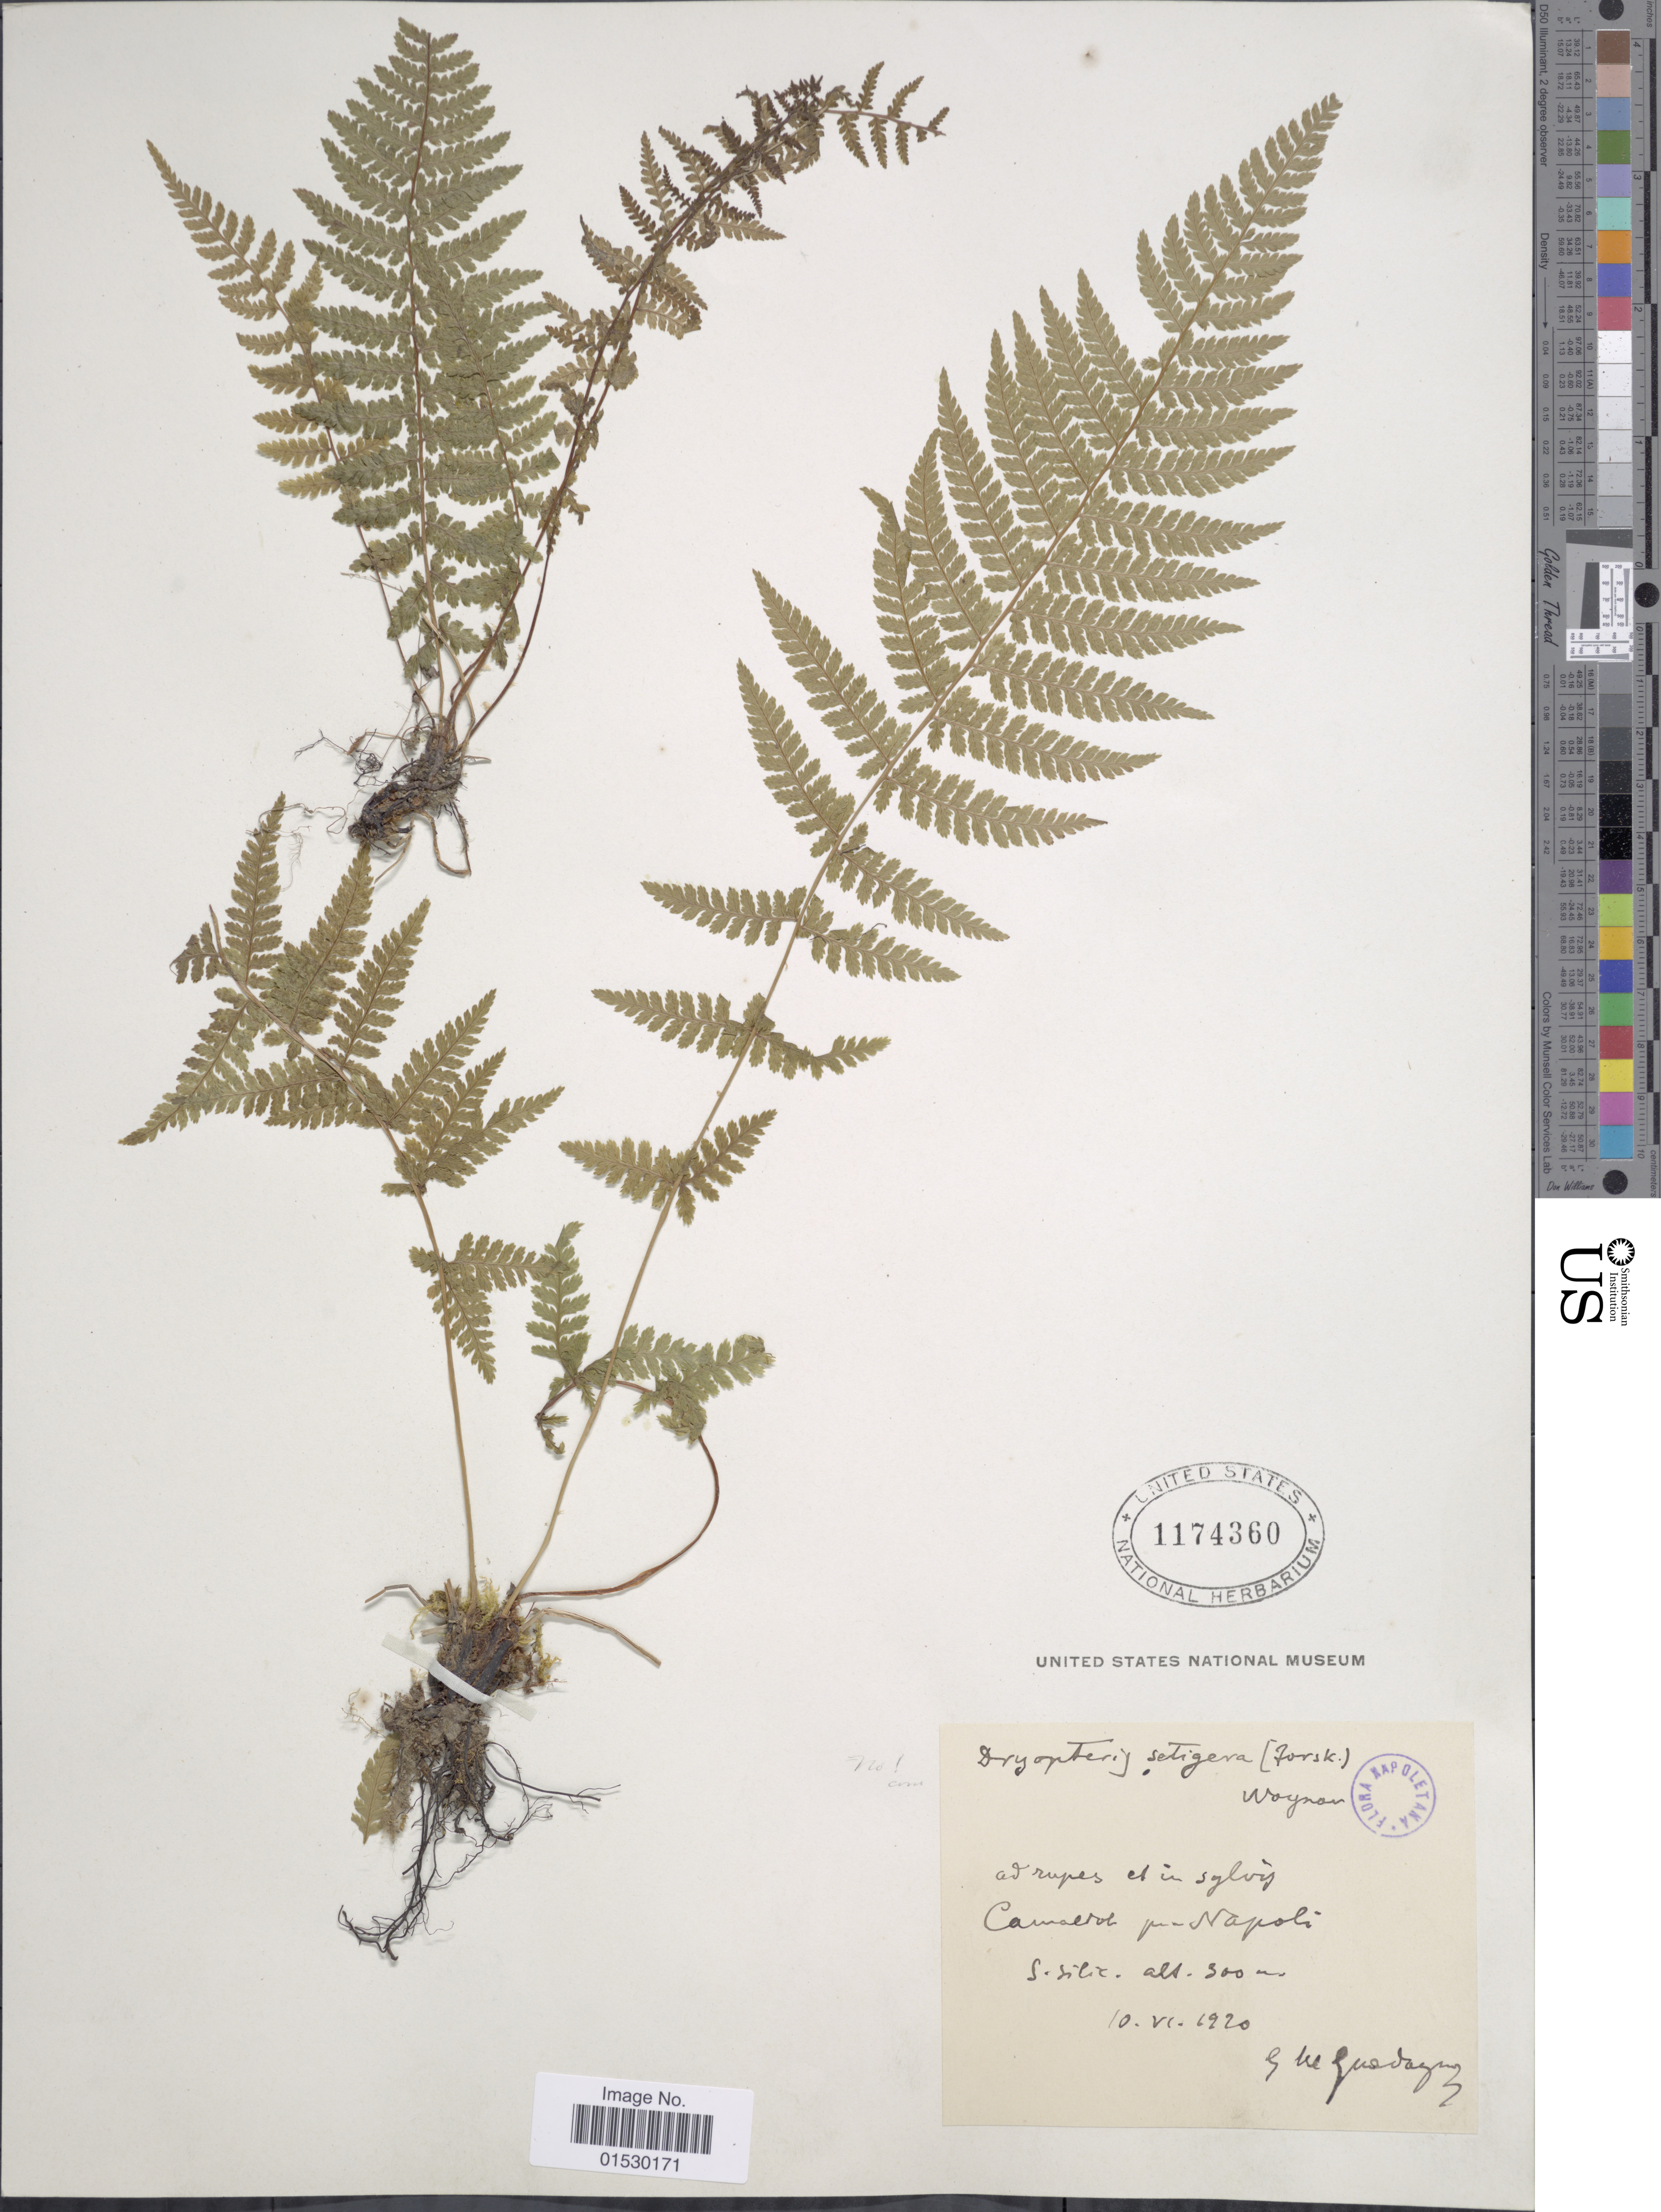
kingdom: Plantae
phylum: Tracheophyta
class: Polypodiopsida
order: Polypodiales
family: Athyriaceae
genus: Athyrium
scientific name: Athyrium filix-femina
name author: (L.) Roth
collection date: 1920-06-10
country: Italy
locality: Ad rupes et in sylvis Camaiore pr Napoli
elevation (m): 300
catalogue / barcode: US 1174360